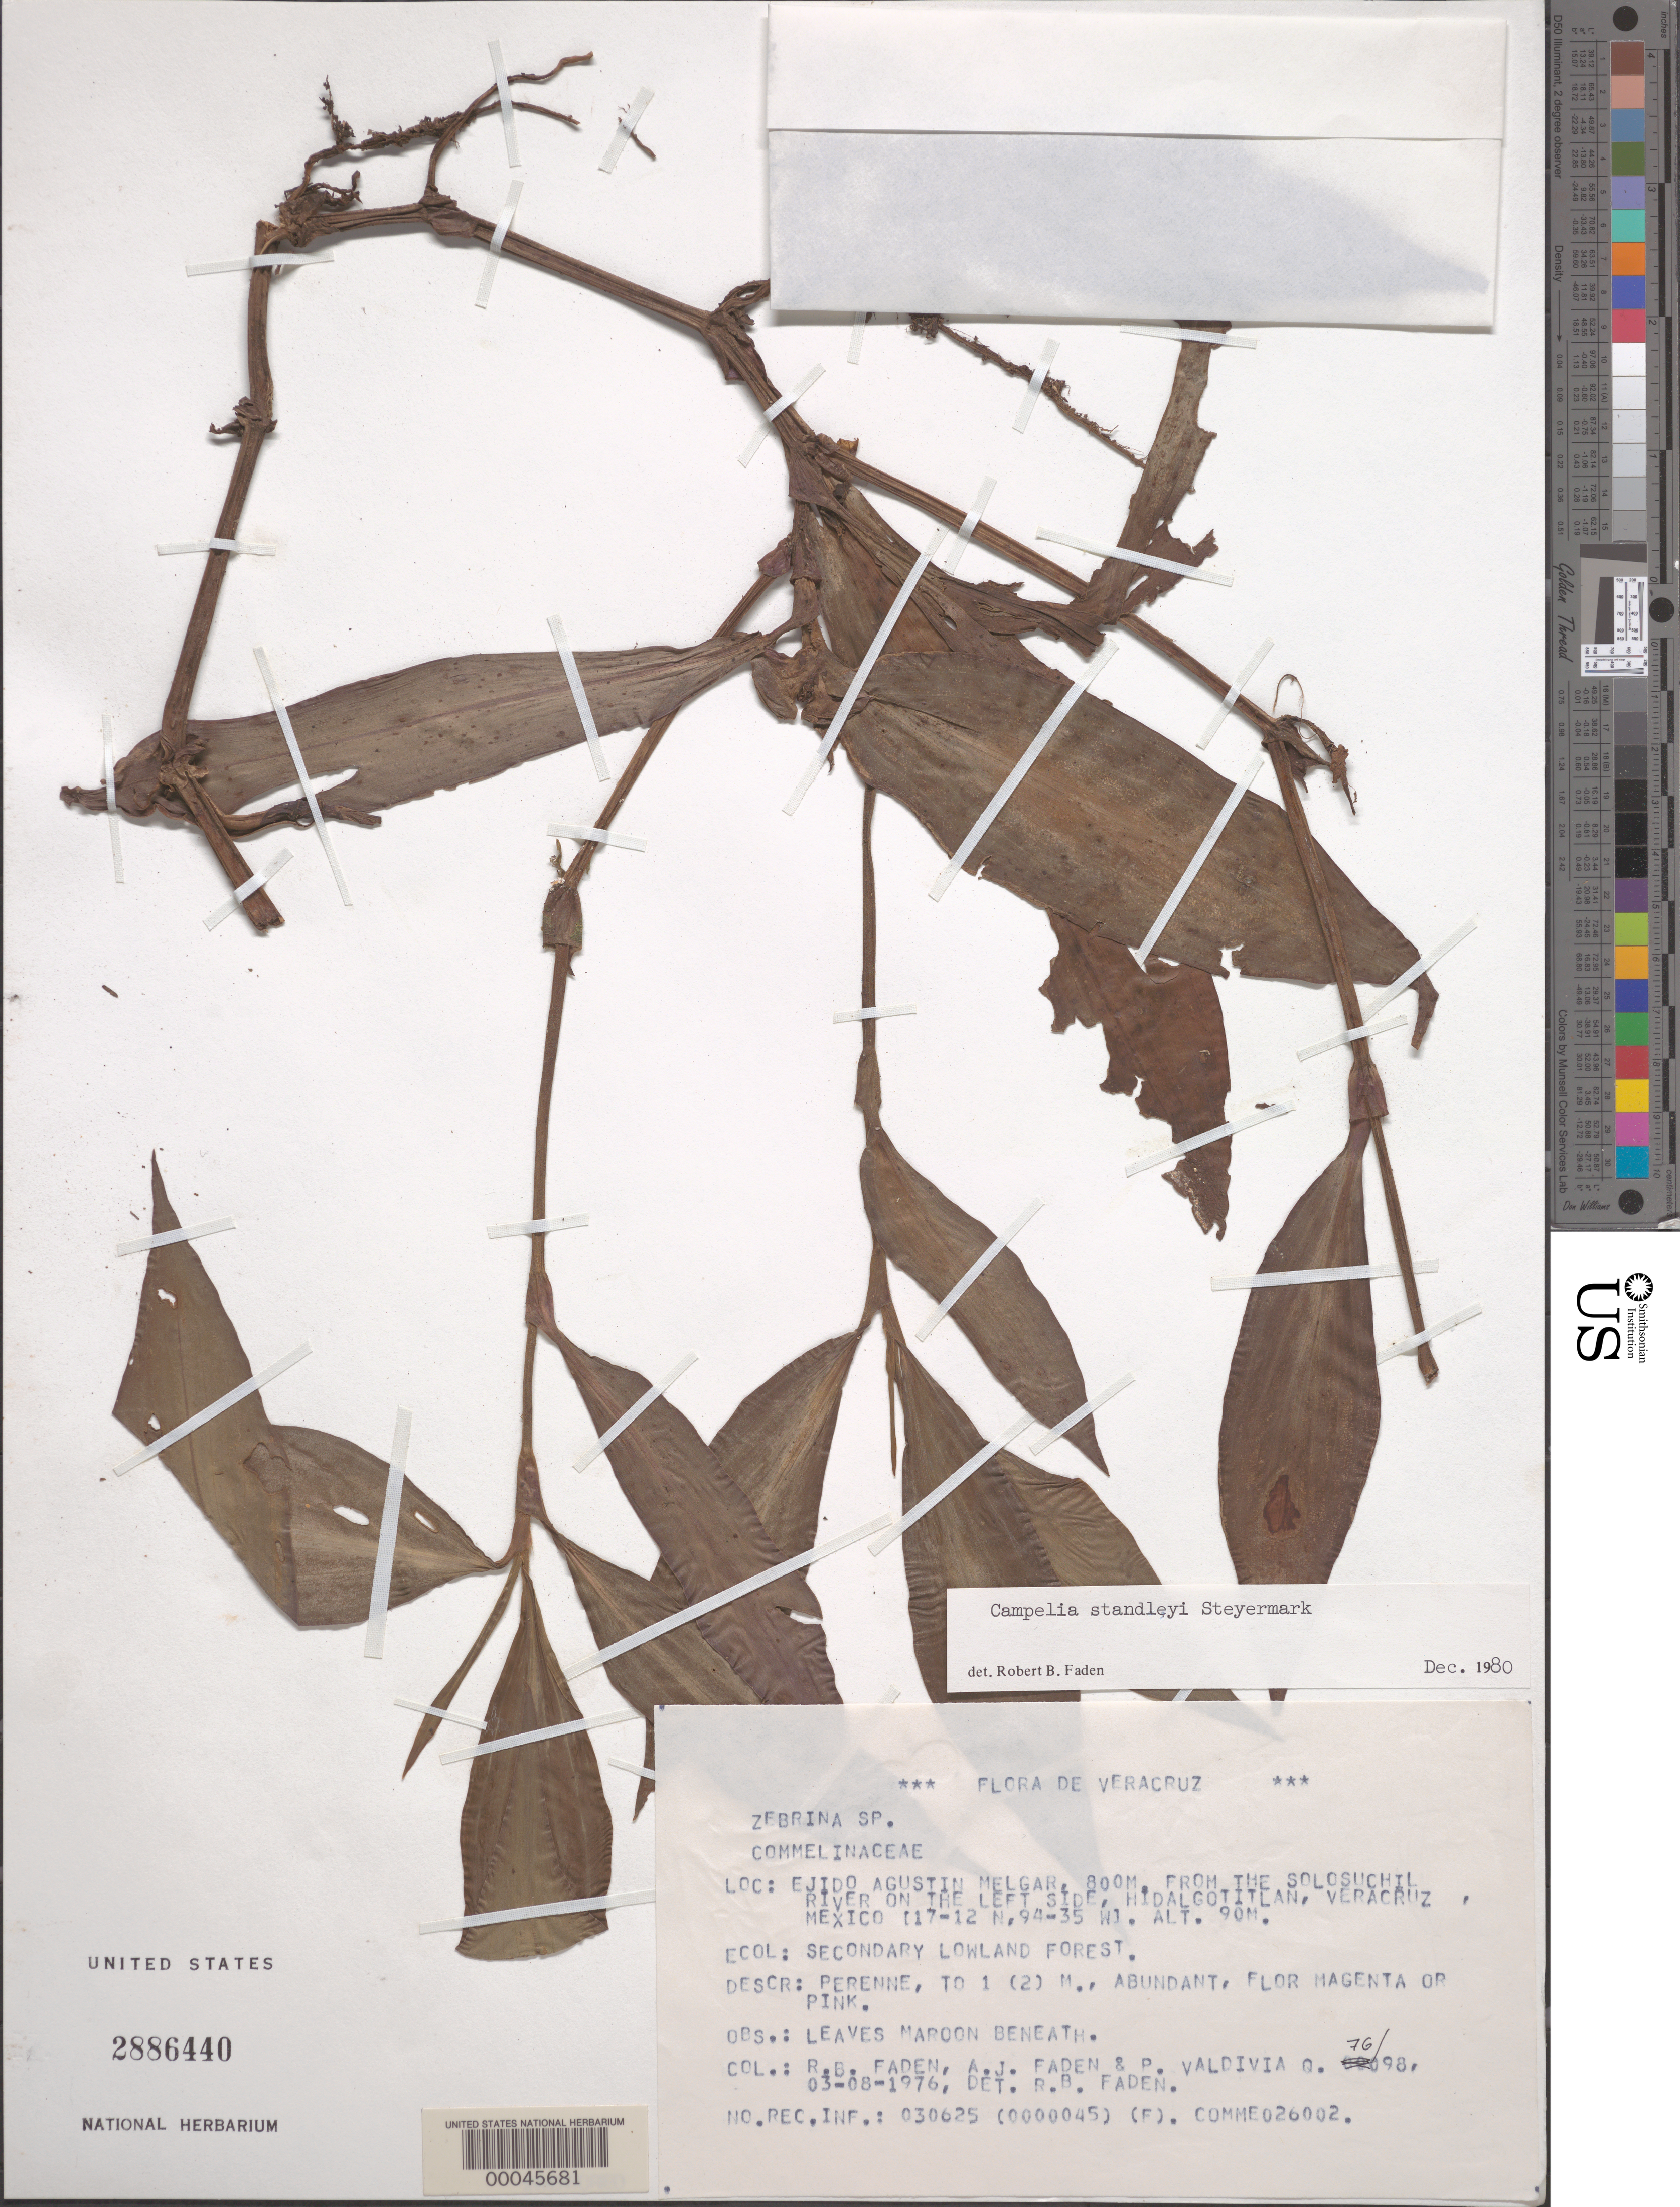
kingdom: Plantae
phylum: Tracheophyta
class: Liliopsida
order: Commelinales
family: Commelinaceae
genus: Tradescantia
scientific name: Tradescantia soconuscana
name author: Steyerm.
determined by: Faden, Robert B., (US), Smithsonian Institution - National Museum of Natural History (UNITED STATES)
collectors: R. B. Faden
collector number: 76/98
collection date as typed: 03 Aug 1976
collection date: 1976-08-03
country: Mexico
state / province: Veracruz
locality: Ejido Agustin Melgar, Solosuchil River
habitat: Riverbank, secondary lowland forest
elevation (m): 800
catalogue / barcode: US 2886440